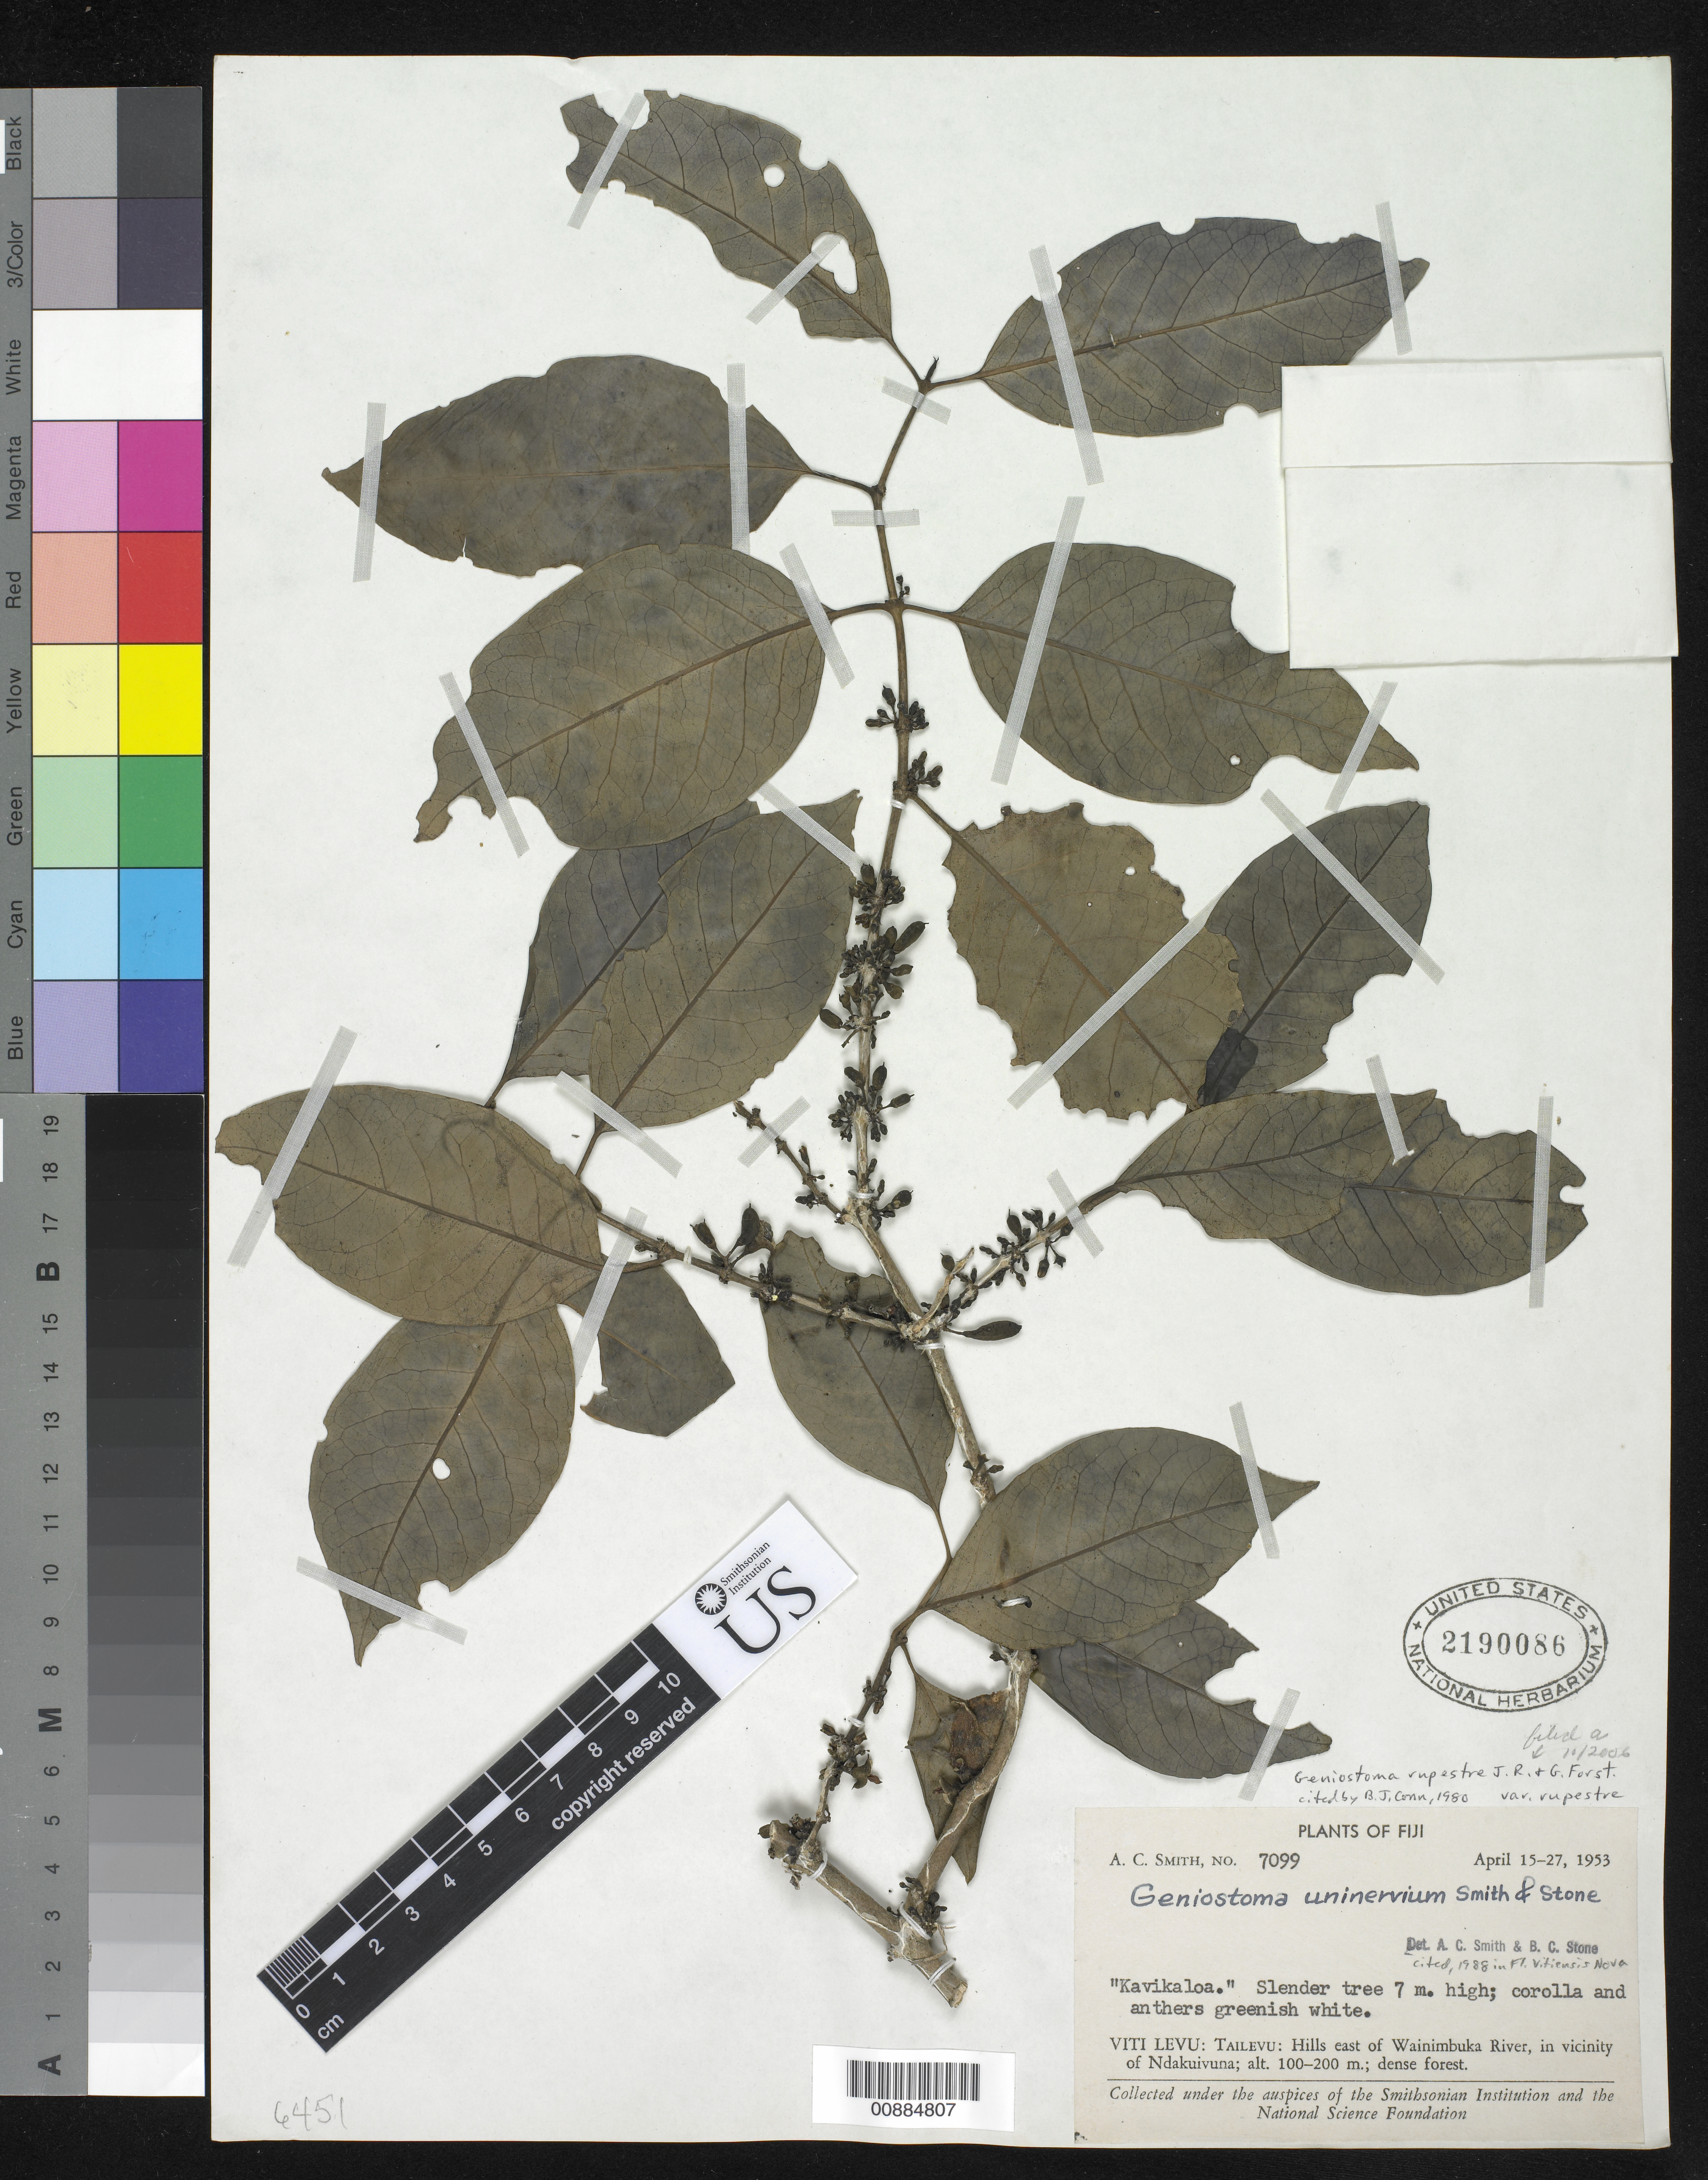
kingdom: Plantae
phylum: Tracheophyta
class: Magnoliopsida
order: Gentianales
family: Loganiaceae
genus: Geniostoma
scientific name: Geniostoma rupestre var. rupestre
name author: J.R. Forst. & G. Forst.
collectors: C. A. Smith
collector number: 7099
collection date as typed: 15 Apr 1953 to 27 Apr 1953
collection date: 1953-04-15/1953-04-27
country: Fiji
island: Viti Levu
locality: Tailevu: Hills E. of Wainimbuka River, in vicinity of Ndakuivuna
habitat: dense forest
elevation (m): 100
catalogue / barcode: US 2190086